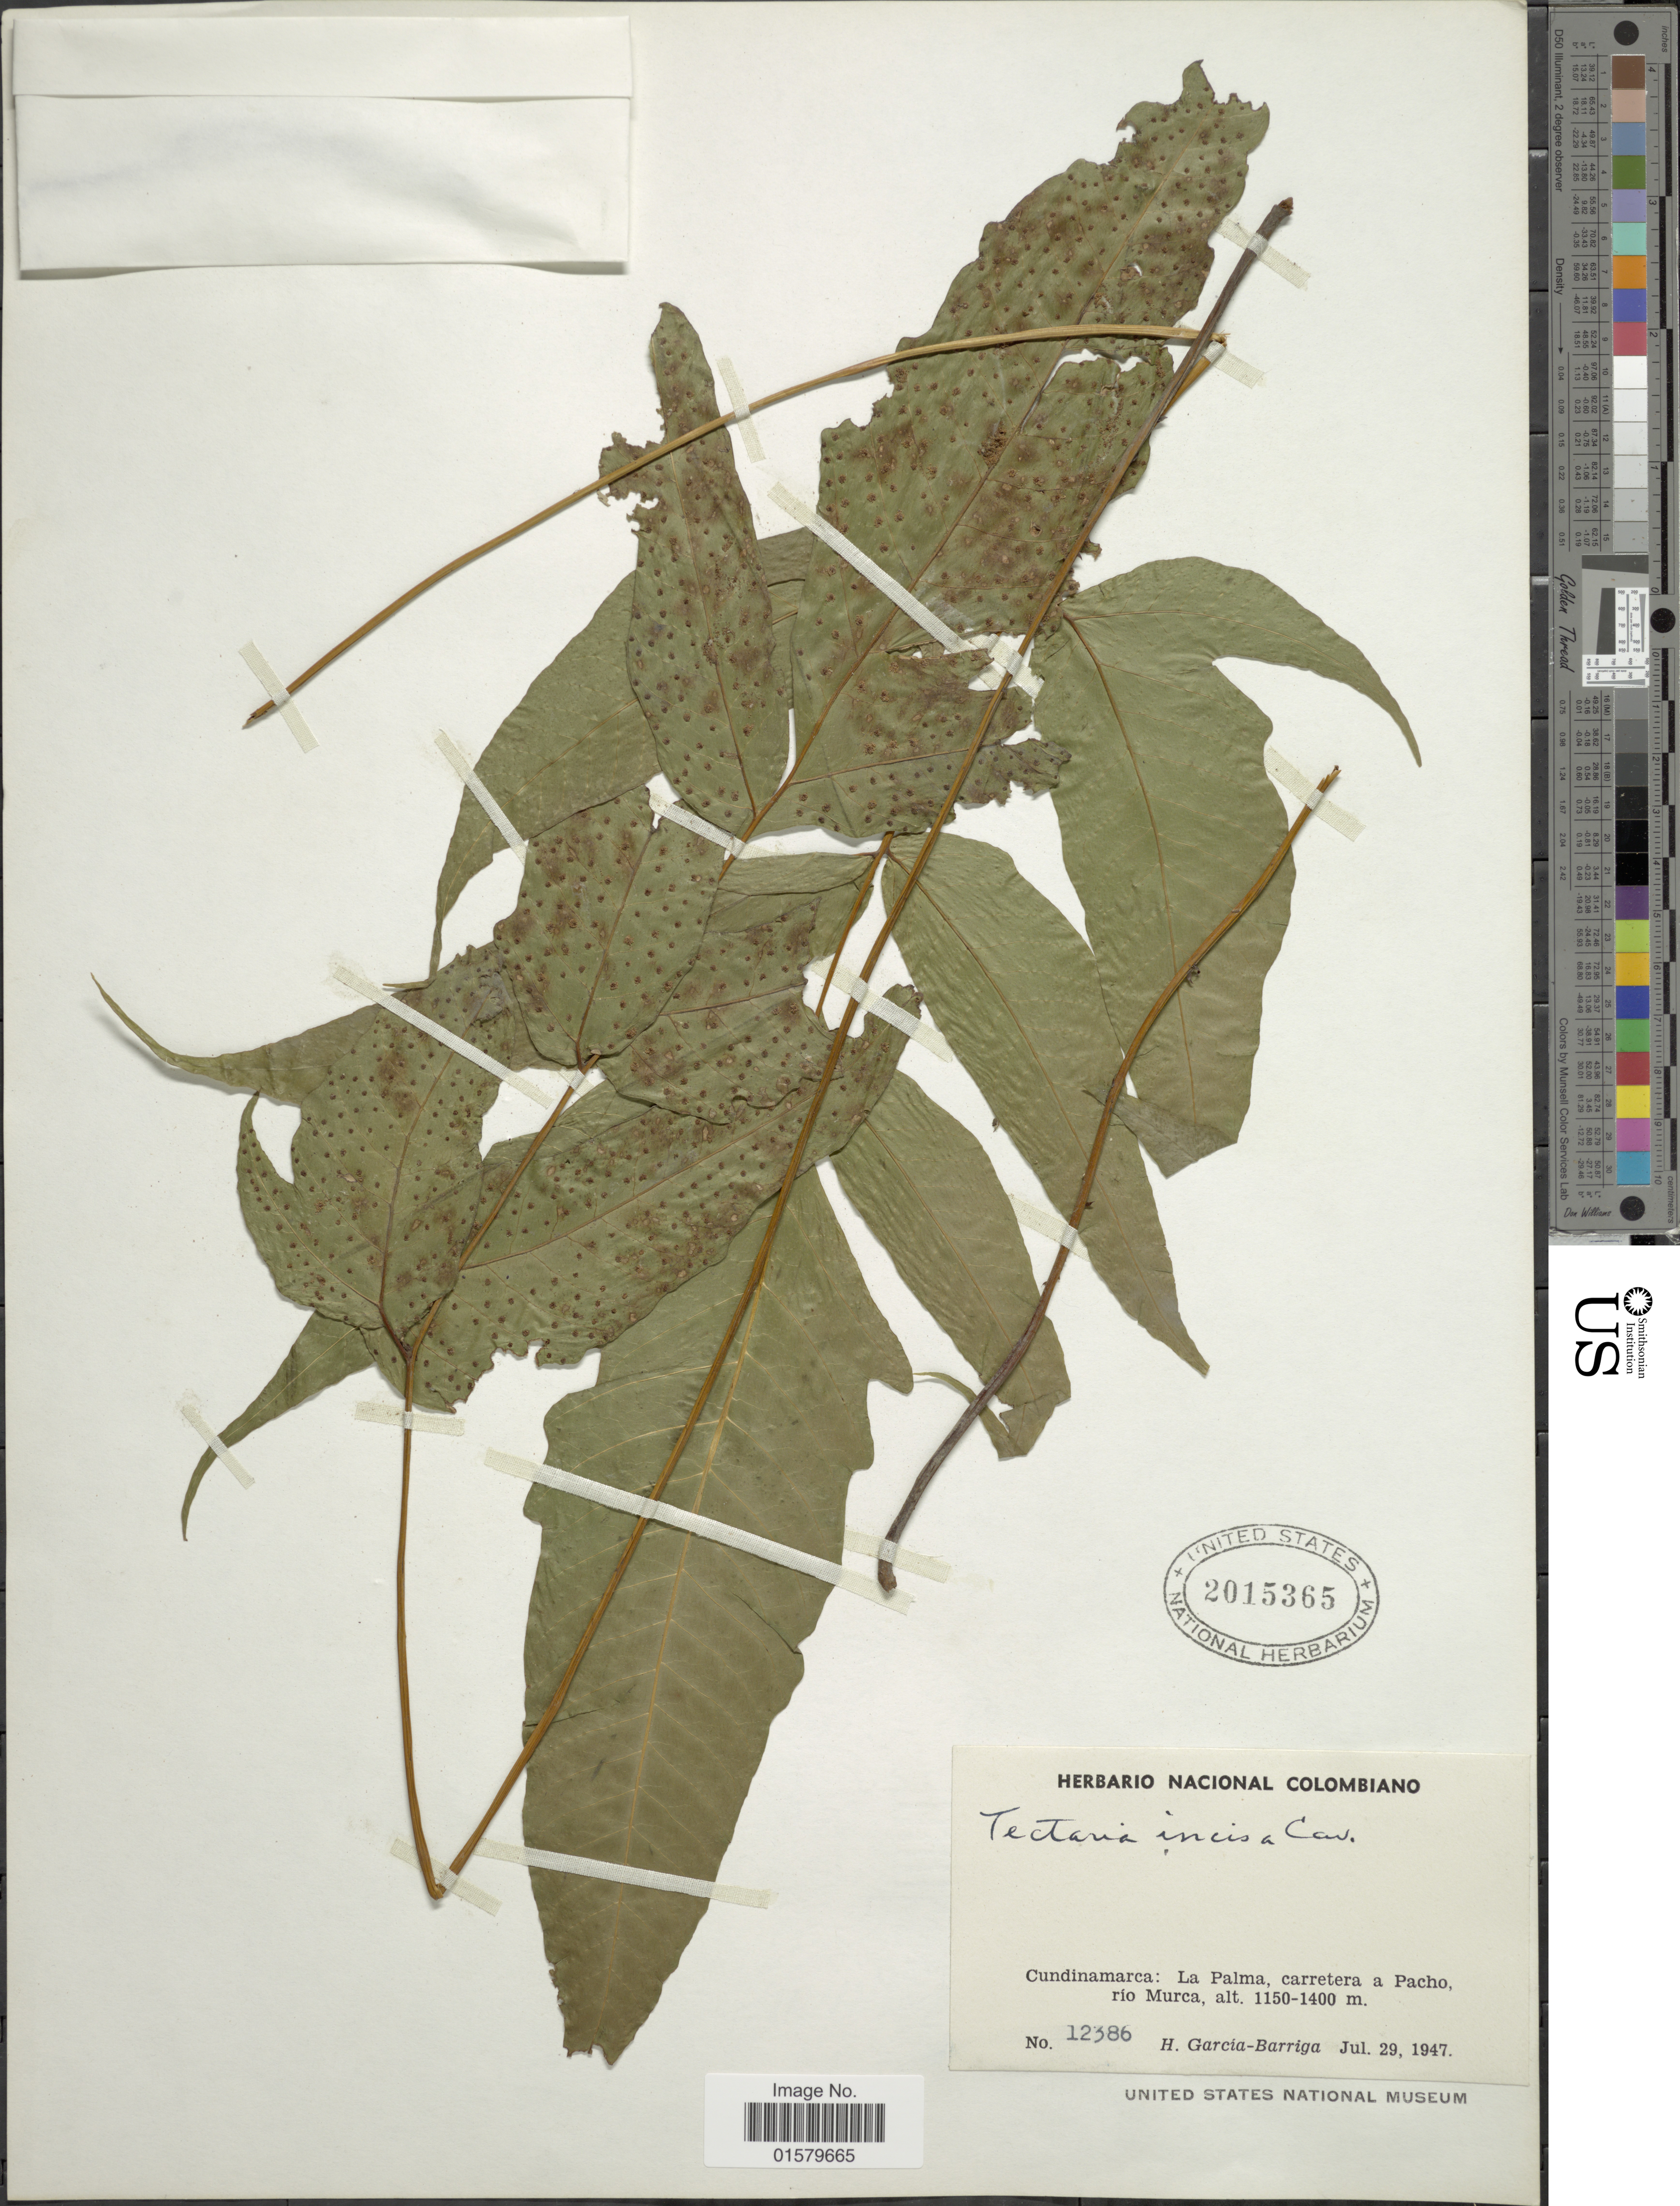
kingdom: Plantae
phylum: Tracheophyta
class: Polypodiopsida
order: Polypodiales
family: Tectariaceae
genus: Tectaria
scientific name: Tectaria incisa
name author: Cav.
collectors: H. García Barriga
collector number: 12386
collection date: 1947-07-29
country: Colombia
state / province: Cundinamarca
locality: La Palma, carretera a Pacho rio Murca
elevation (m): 1150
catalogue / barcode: US 2015365